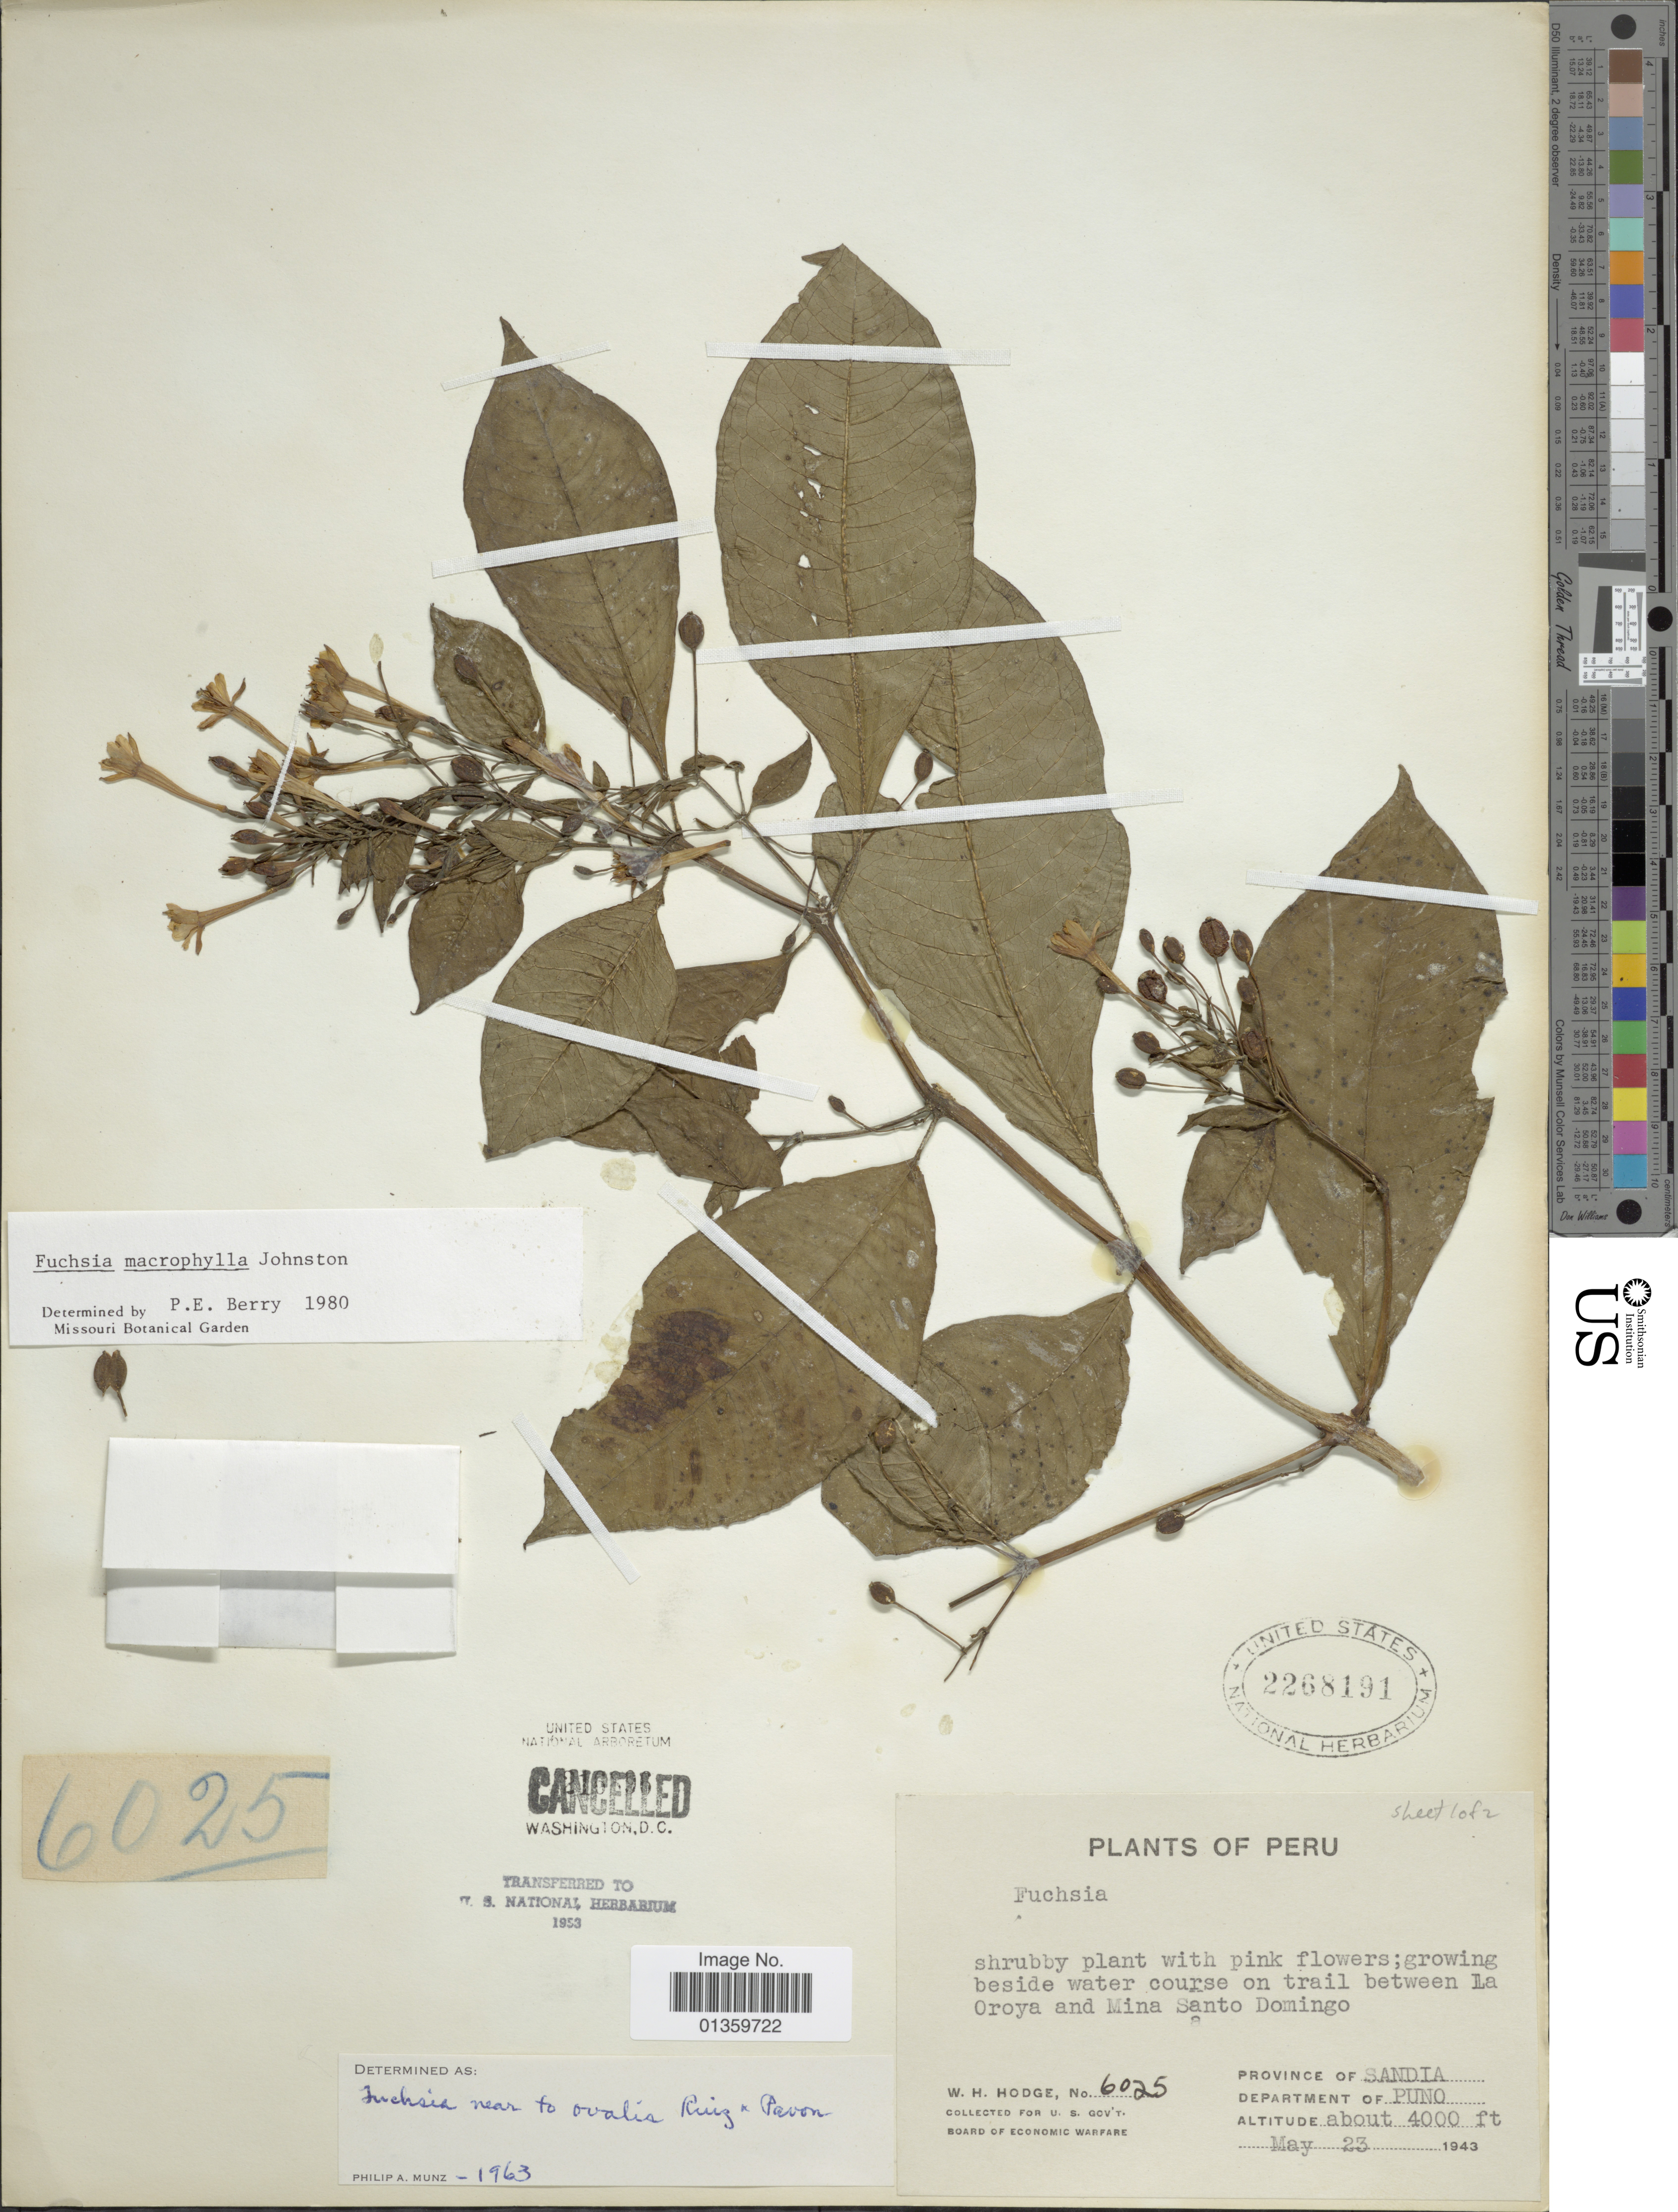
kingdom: Plantae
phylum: Tracheophyta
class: Magnoliopsida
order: Myrtales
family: Onagraceae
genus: Fuchsia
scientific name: Fuchsia macrophylla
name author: I.M. Johnst.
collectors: W. Hodge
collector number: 6025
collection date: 1943-05-23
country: Peru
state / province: Puno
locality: On trail between La Oroya and Mina Santo Domingo, Province of Sandia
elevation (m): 1219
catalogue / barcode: US 2268191